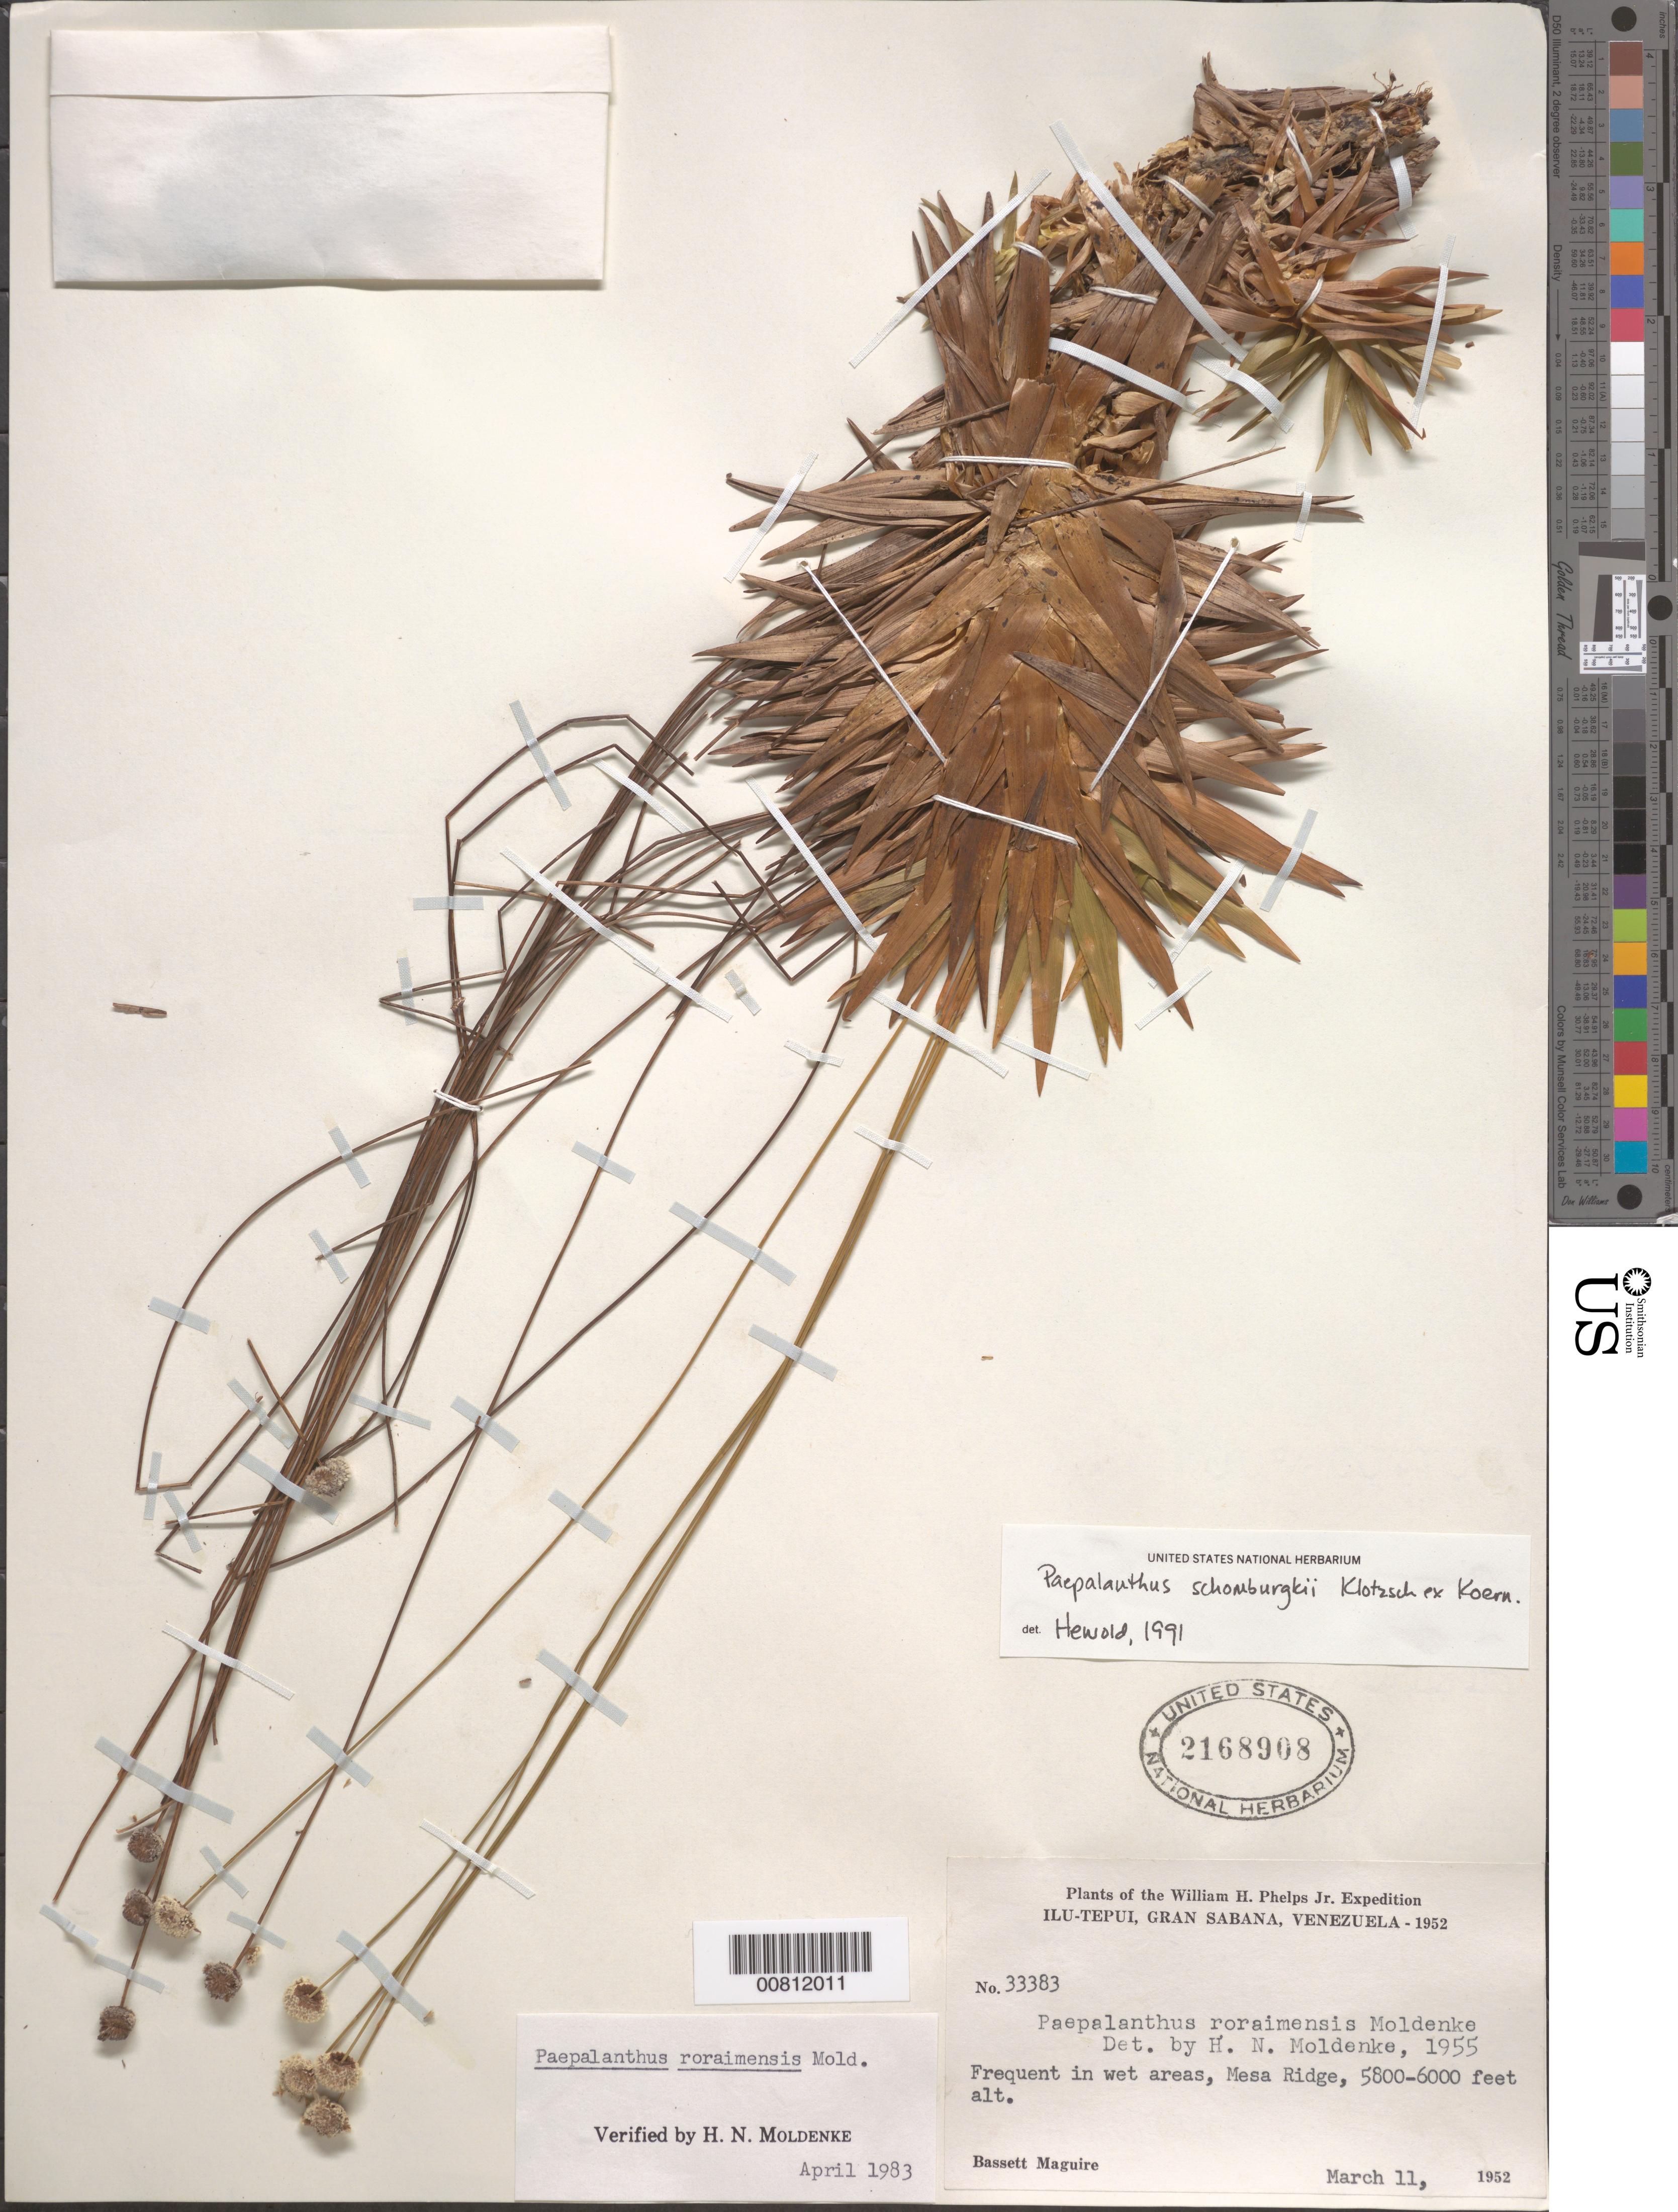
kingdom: Plantae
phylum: Tracheophyta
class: Liliopsida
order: Poales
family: Eriocaulaceae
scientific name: Monosperma schomburgkii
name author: (Klotzsch ex Körn.) Andrino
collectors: B. Maguire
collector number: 33383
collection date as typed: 11-Mar-52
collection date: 1952-03-11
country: Venezuela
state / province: Bolívar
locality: Gran Sabana, Ilu-tepuí, Mesa Ridge, below Tower Mountain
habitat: Wet areas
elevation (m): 1768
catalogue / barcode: US 2168908